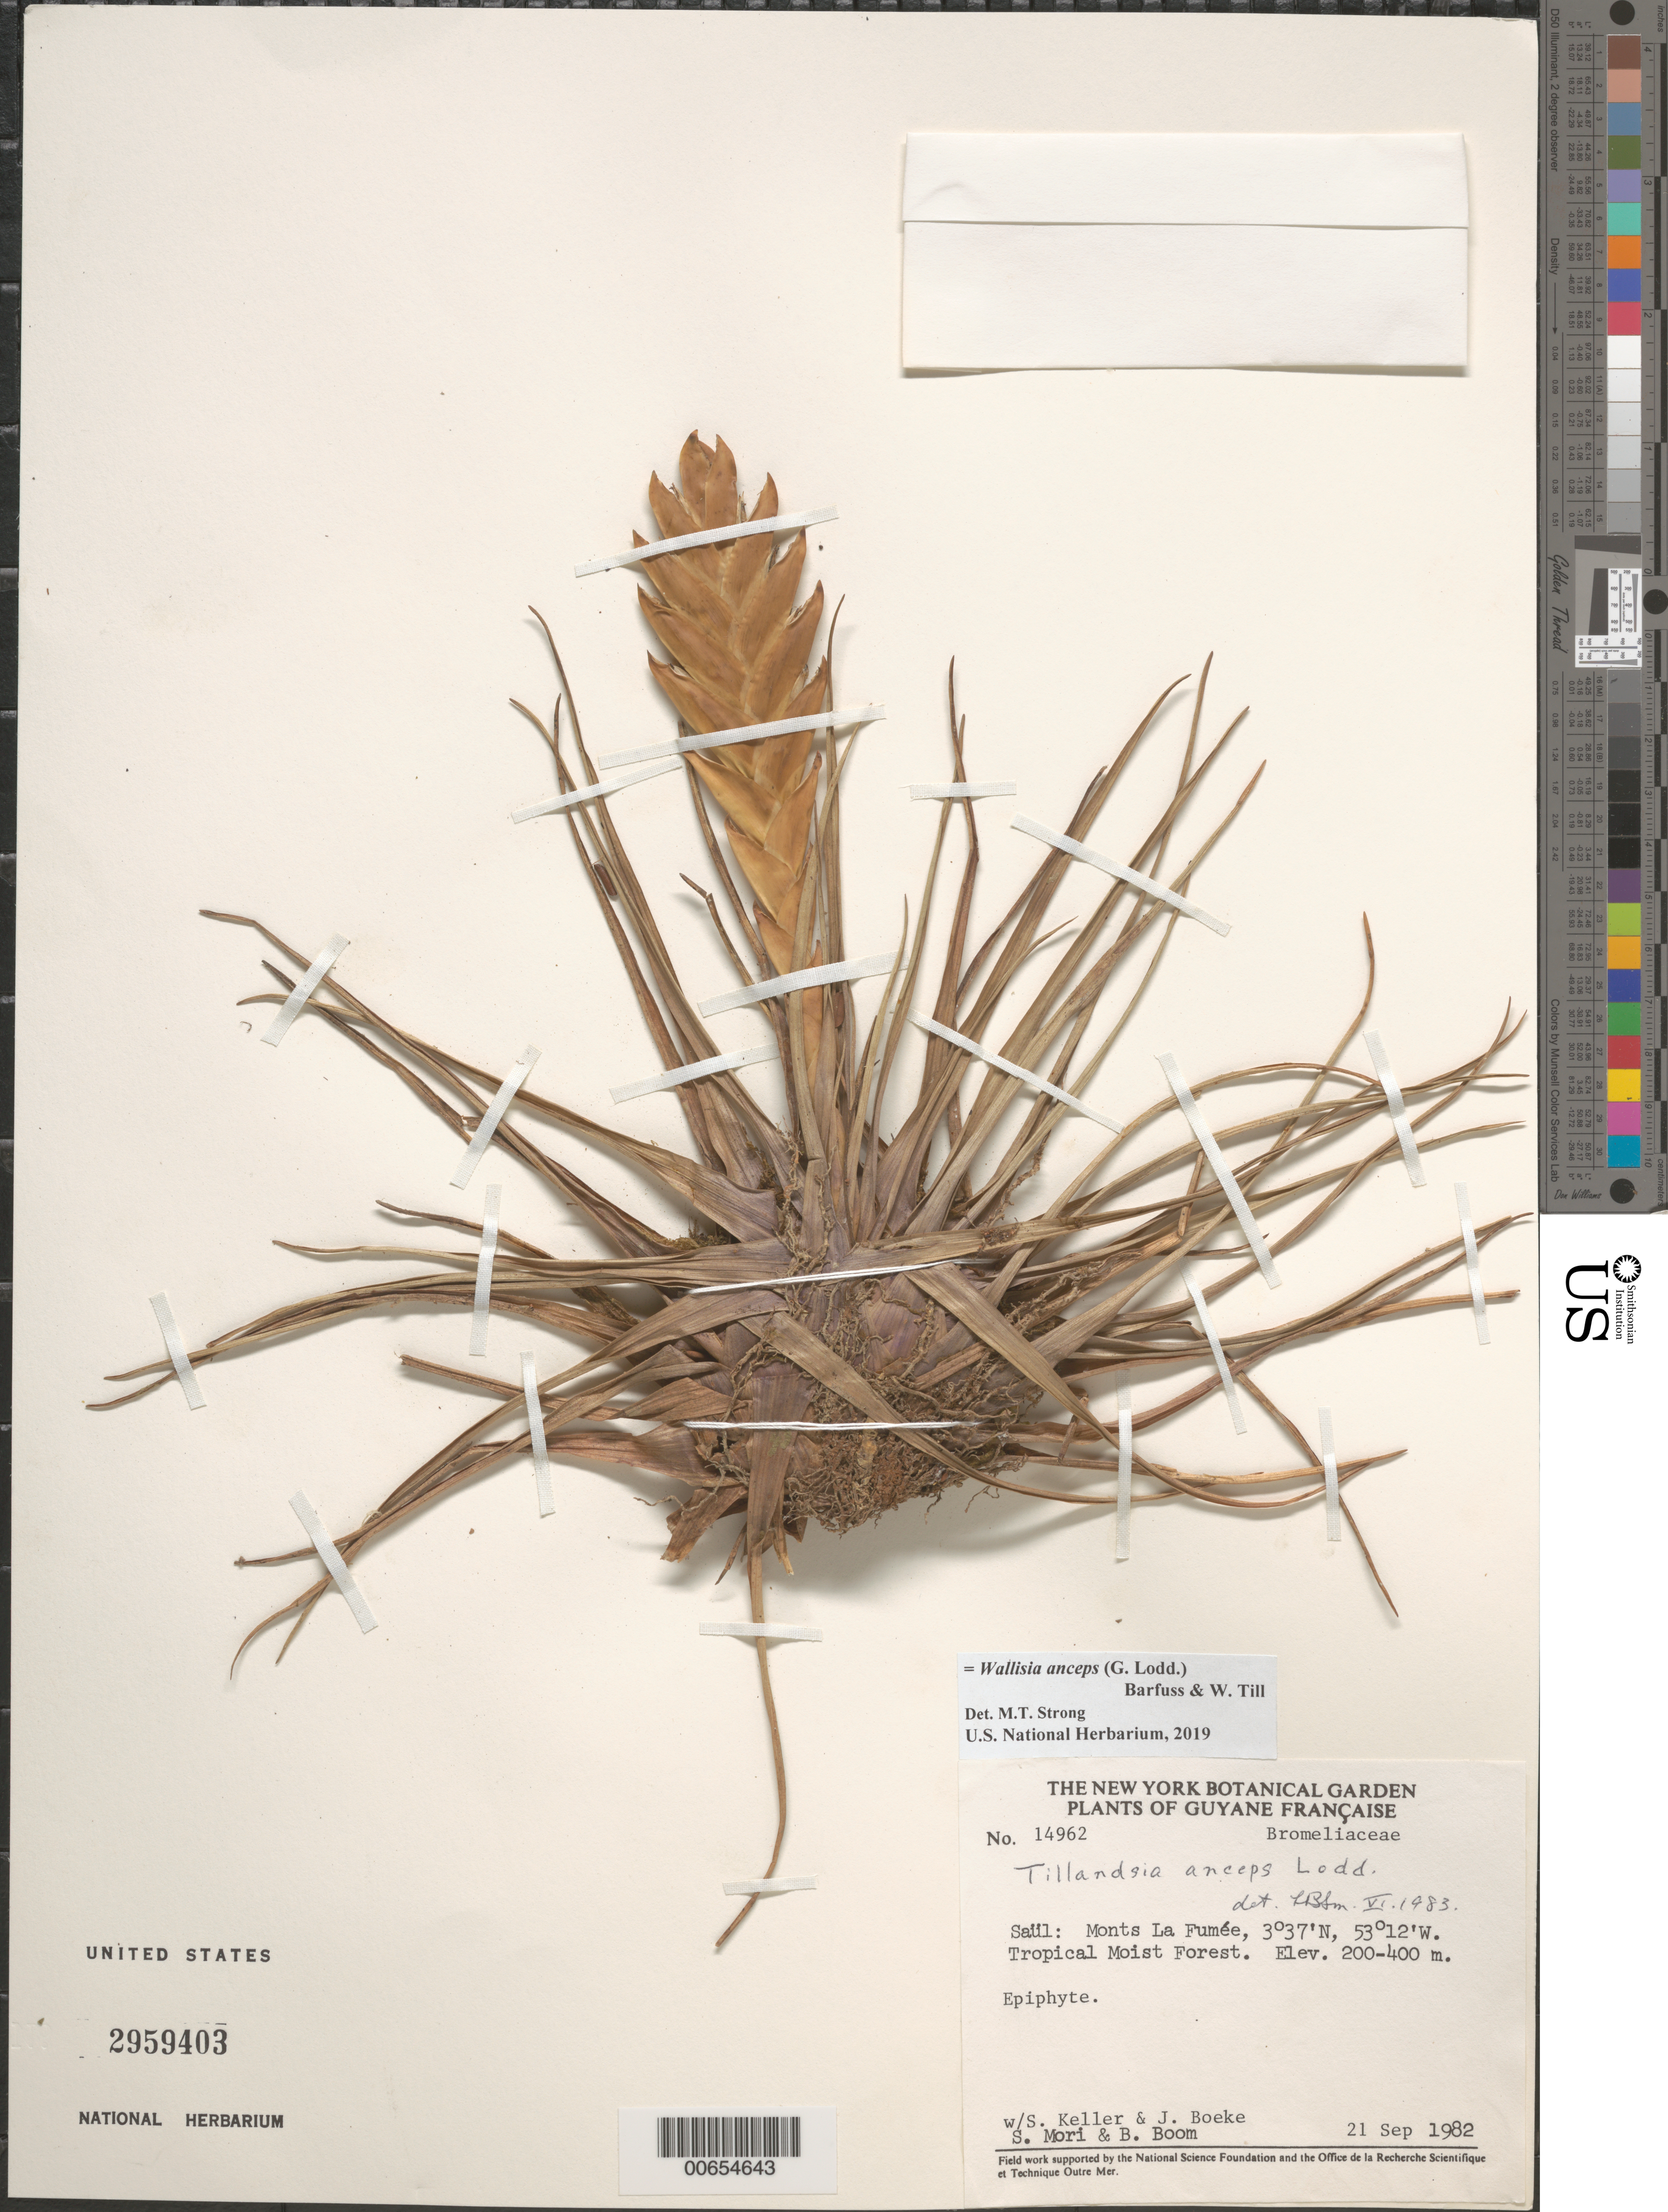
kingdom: Plantae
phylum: Tracheophyta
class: Liliopsida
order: Poales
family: Bromeliaceae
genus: Wallisia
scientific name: Wallisia anceps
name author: (G. Lodd.) Barfuss & W. Till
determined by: Strong, Mark T., (BOT), Smithsonian Institution - National Museum of Natural History (UNITED STATES)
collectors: S. Mori, B. M. Boom, S. Keller & J. D. Boeke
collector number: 14962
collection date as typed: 21-Sep-82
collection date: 1982-09-21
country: French Guiana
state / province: Saint-Laurent-du-Maroni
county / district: Saül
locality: Saül, Monts La Fumée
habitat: Tropical moist forest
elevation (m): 200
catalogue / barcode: US 2959403